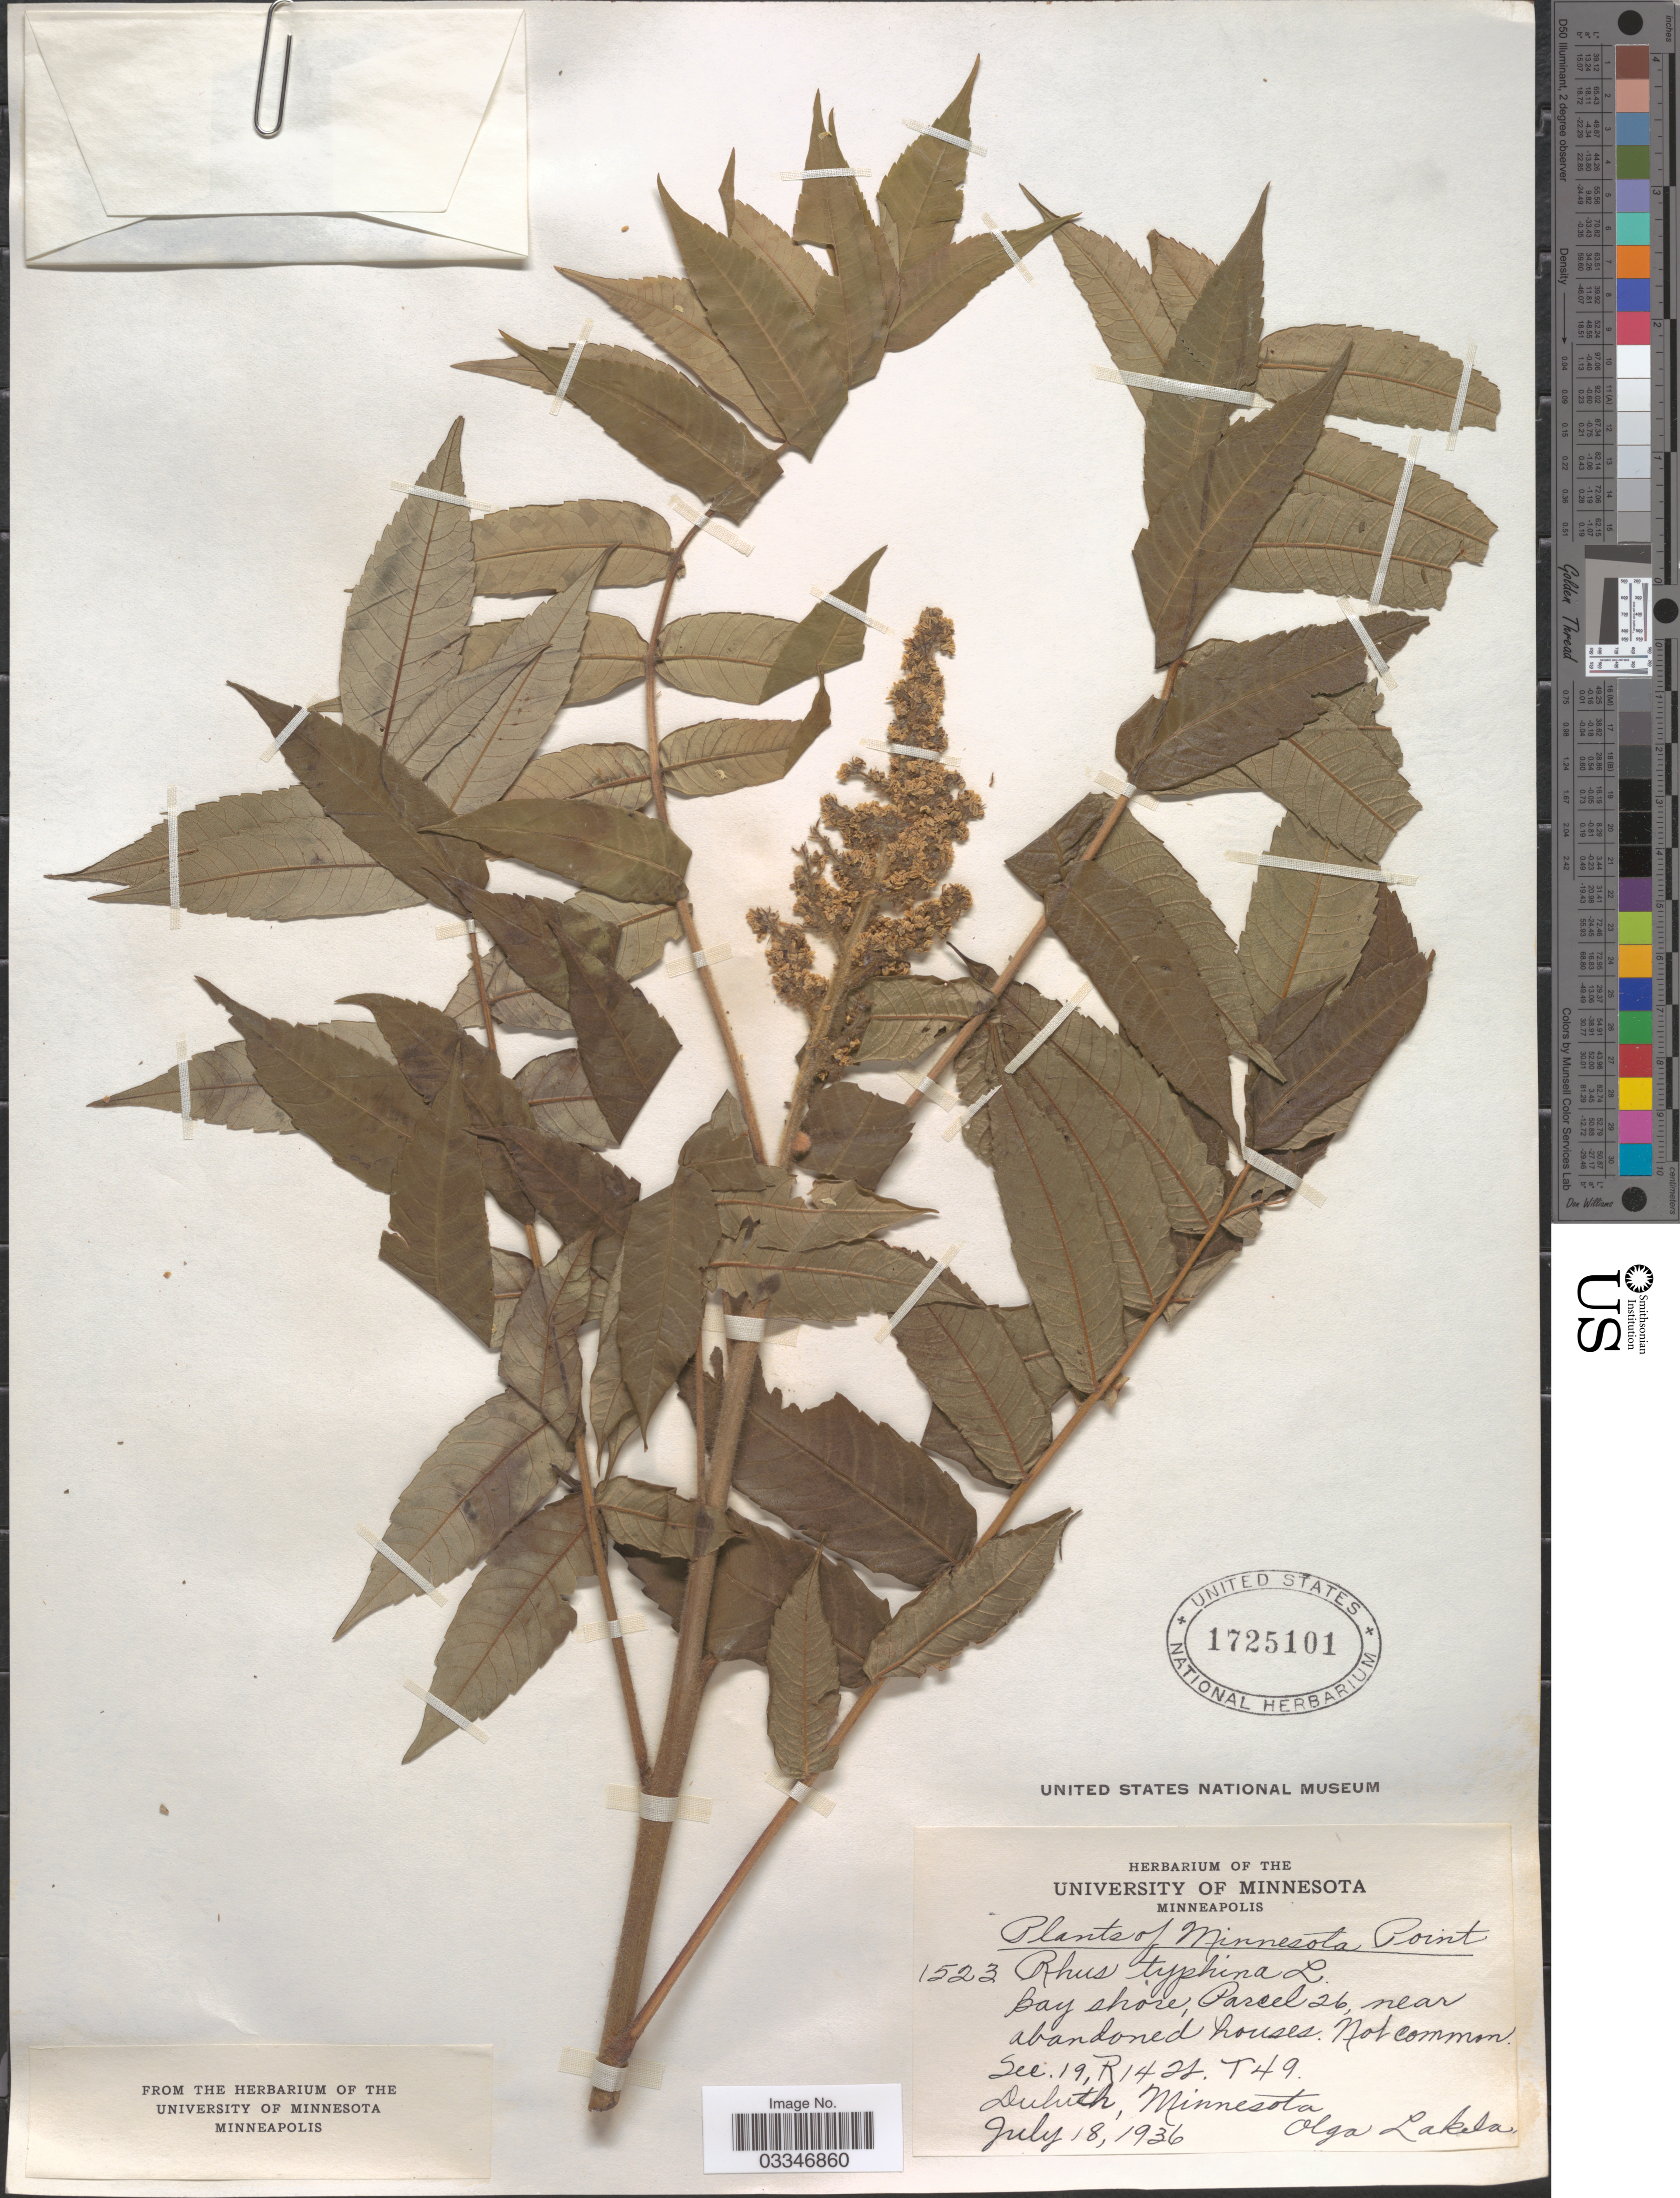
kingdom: Plantae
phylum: Tracheophyta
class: Magnoliopsida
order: Sapindales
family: Anacardiaceae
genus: Rhus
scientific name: Rhus typhina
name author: L.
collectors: O. K. Lakela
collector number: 1523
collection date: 1936-07-18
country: United States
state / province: Minnesota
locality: Minnesota Point. Bay shore, Parcel 26, near abandoned houses.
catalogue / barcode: US 1725101